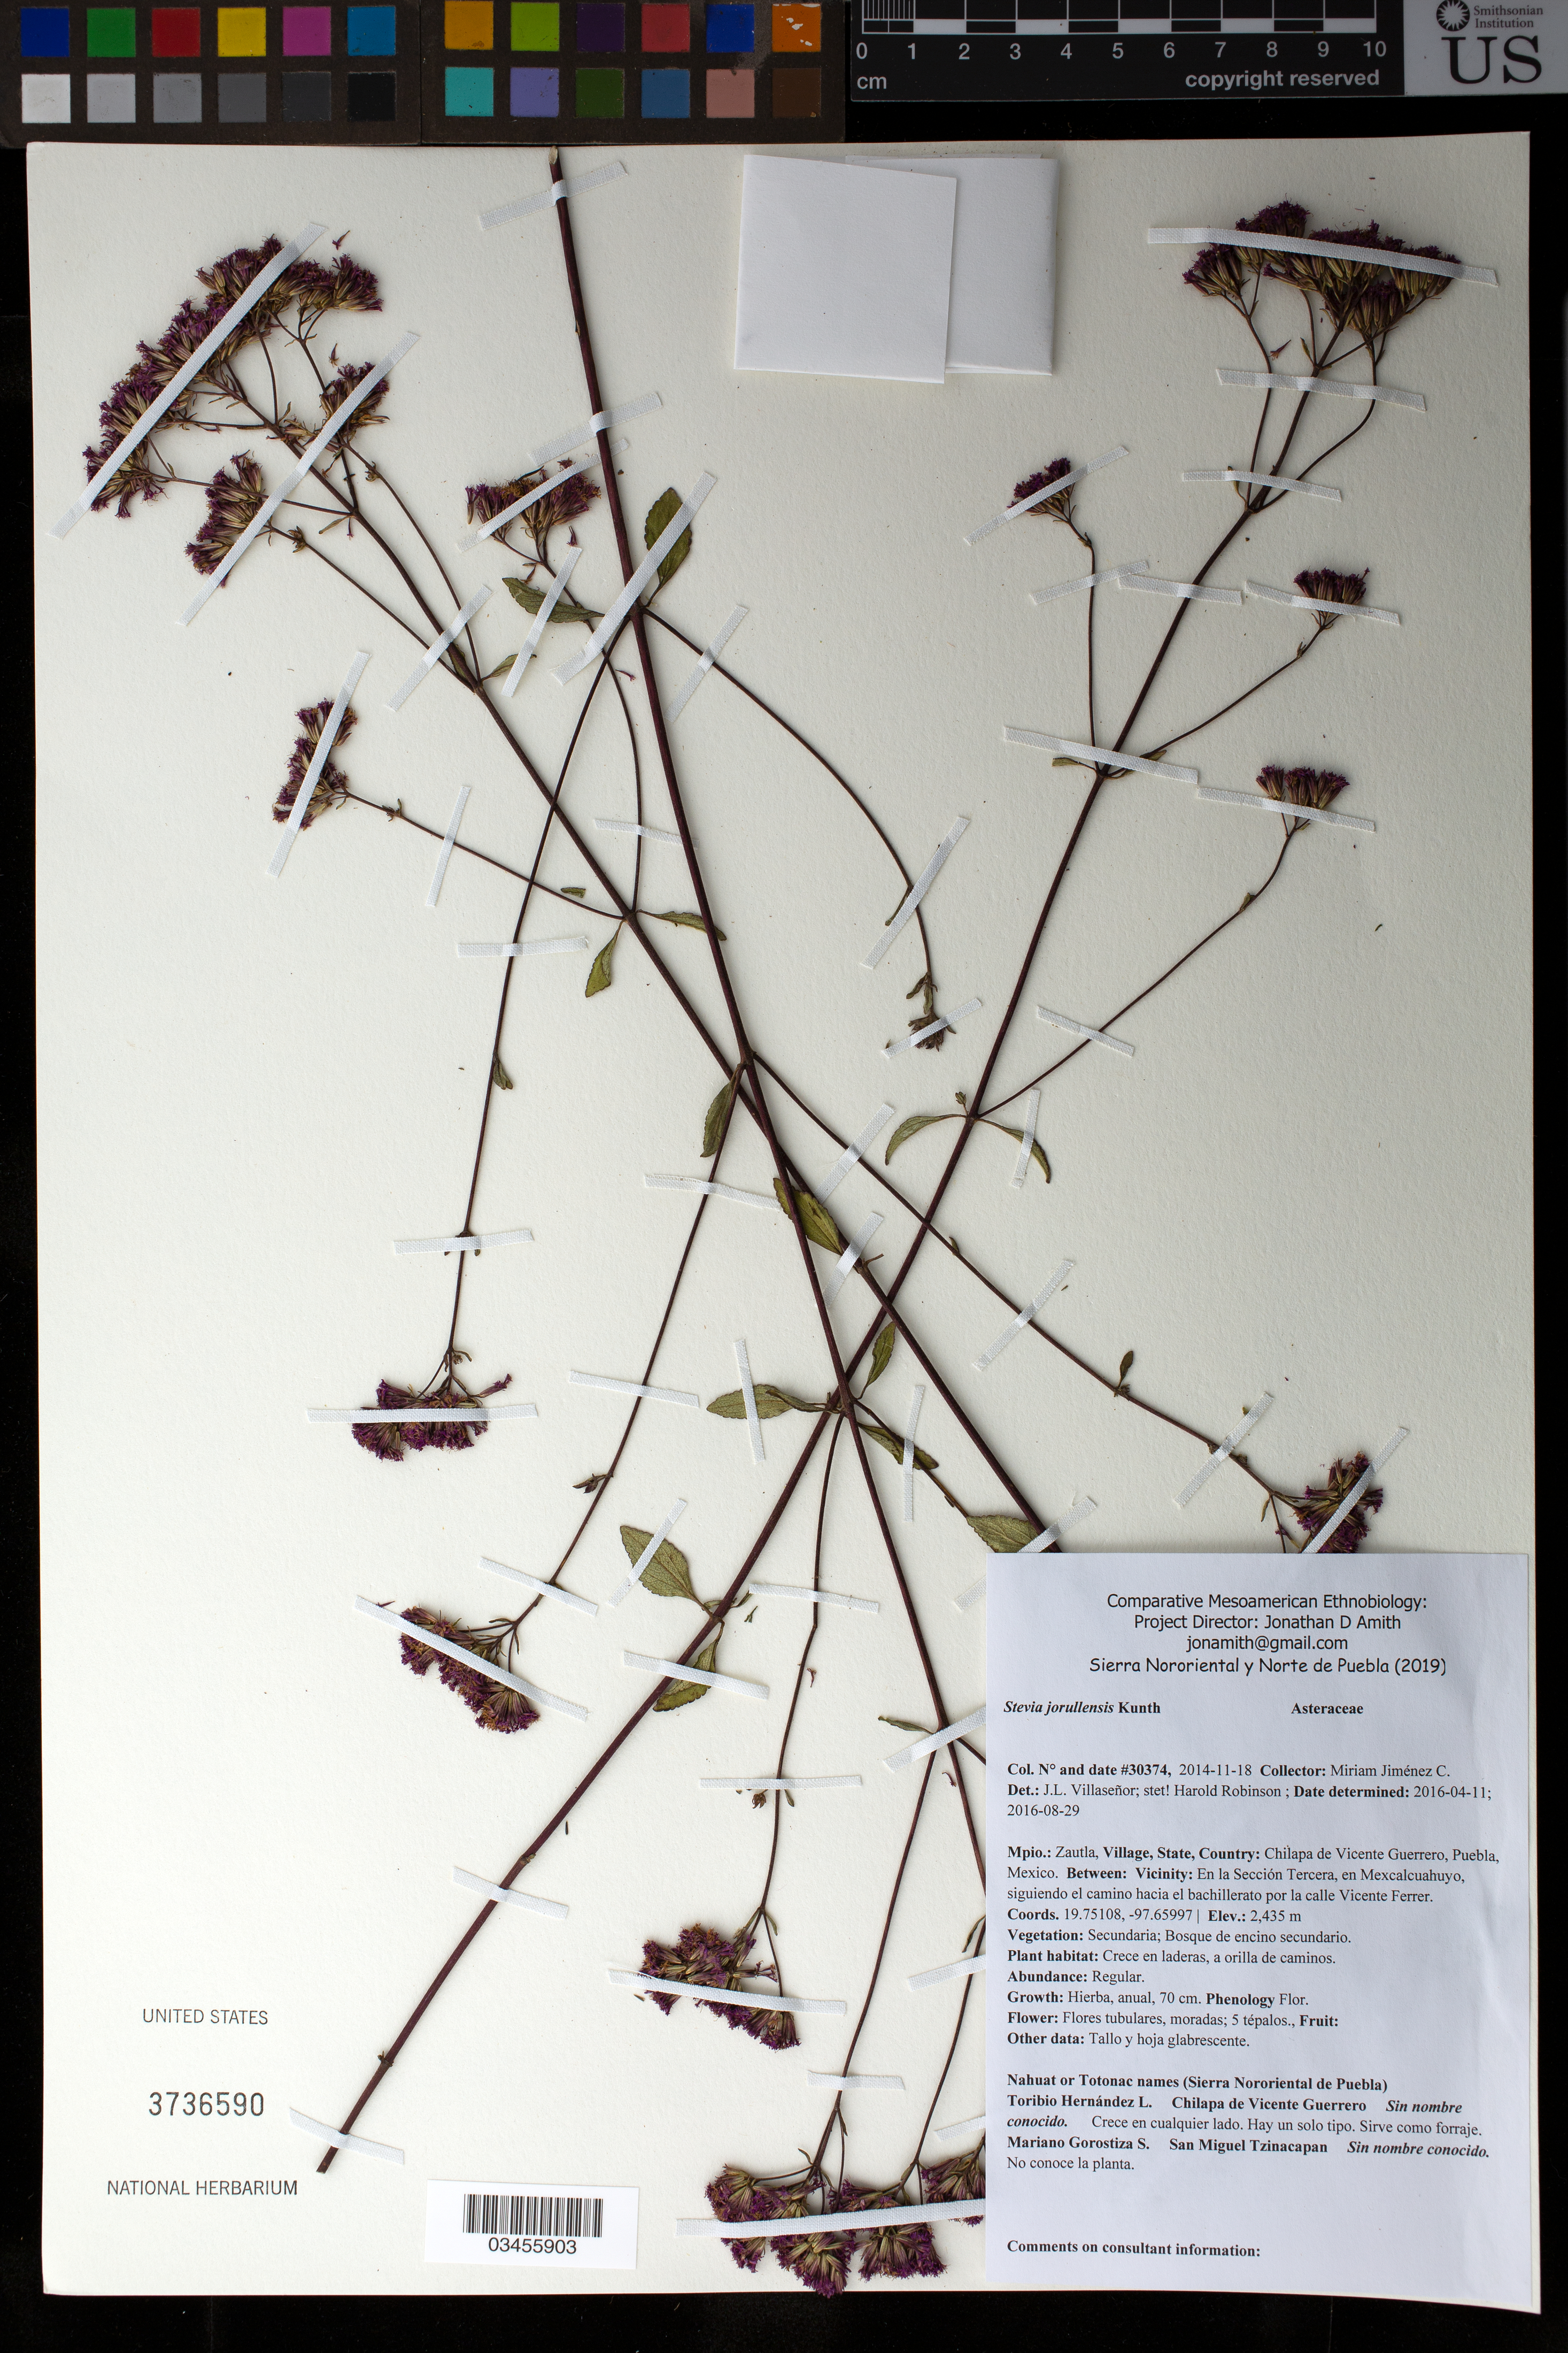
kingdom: Plantae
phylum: Tracheophyta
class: Magnoliopsida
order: Asterales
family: Asteraceae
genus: Stevia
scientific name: Stevia jorullensis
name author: Kunth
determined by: Robinson, Harold E., (US)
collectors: M. Jiménez Chimil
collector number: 30374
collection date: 2014-11-18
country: México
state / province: Puebla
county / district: Zautla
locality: PUEBLO: Chilapa de Vicente Guerrero; LOCALIDAD EXACTA: En la Sección Tercera, en Mexcalcuahuyo, siguiendo el camino hacia el bachillerato por la calle Vicente Ferrer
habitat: Bosque de encino secundario; en laderas, a orilla de caminos.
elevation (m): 2435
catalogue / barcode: US 3736590